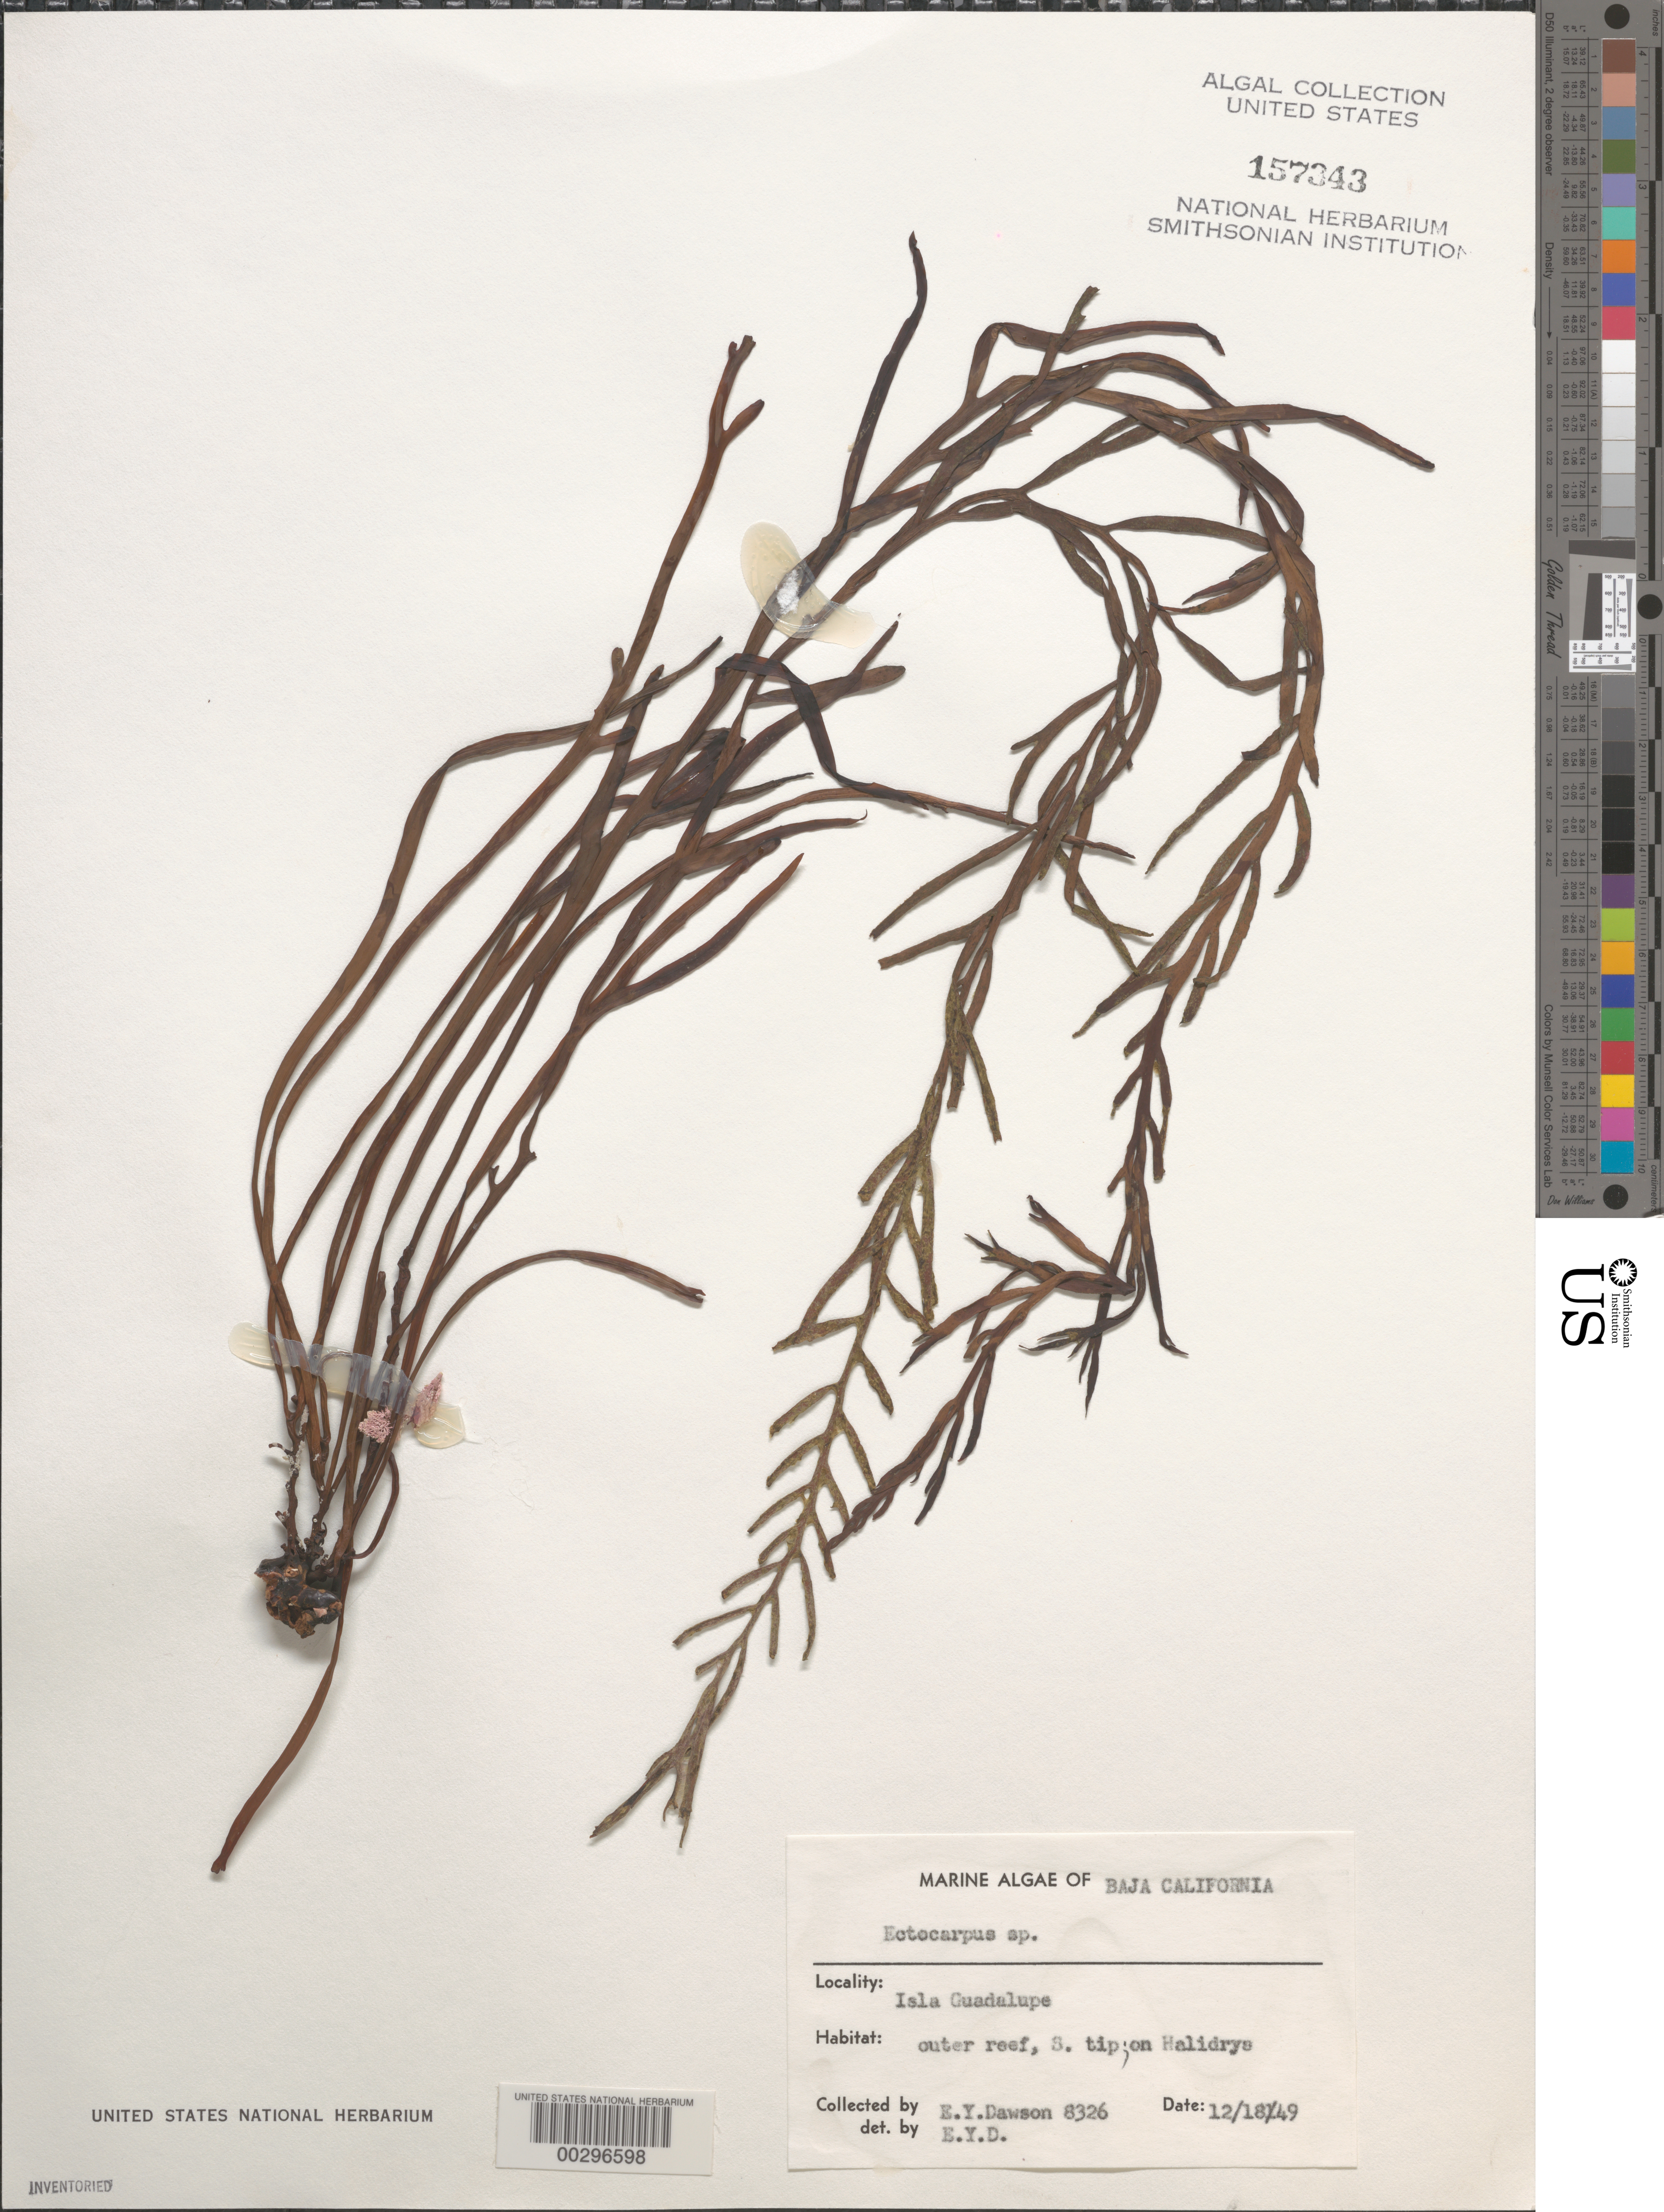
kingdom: Chromista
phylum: Ochrophyta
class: Phaeophyceae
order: Ectocarpales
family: Ectocarpaceae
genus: Ectocarpus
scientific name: Ectocarpus sp.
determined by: Dawson, E. Y.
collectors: E. Y. Dawson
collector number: EYD 8326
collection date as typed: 18 Dec 1949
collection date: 1949-12-18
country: Mexico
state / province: Baja California Norte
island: Isla Guadalupe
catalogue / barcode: US 157343